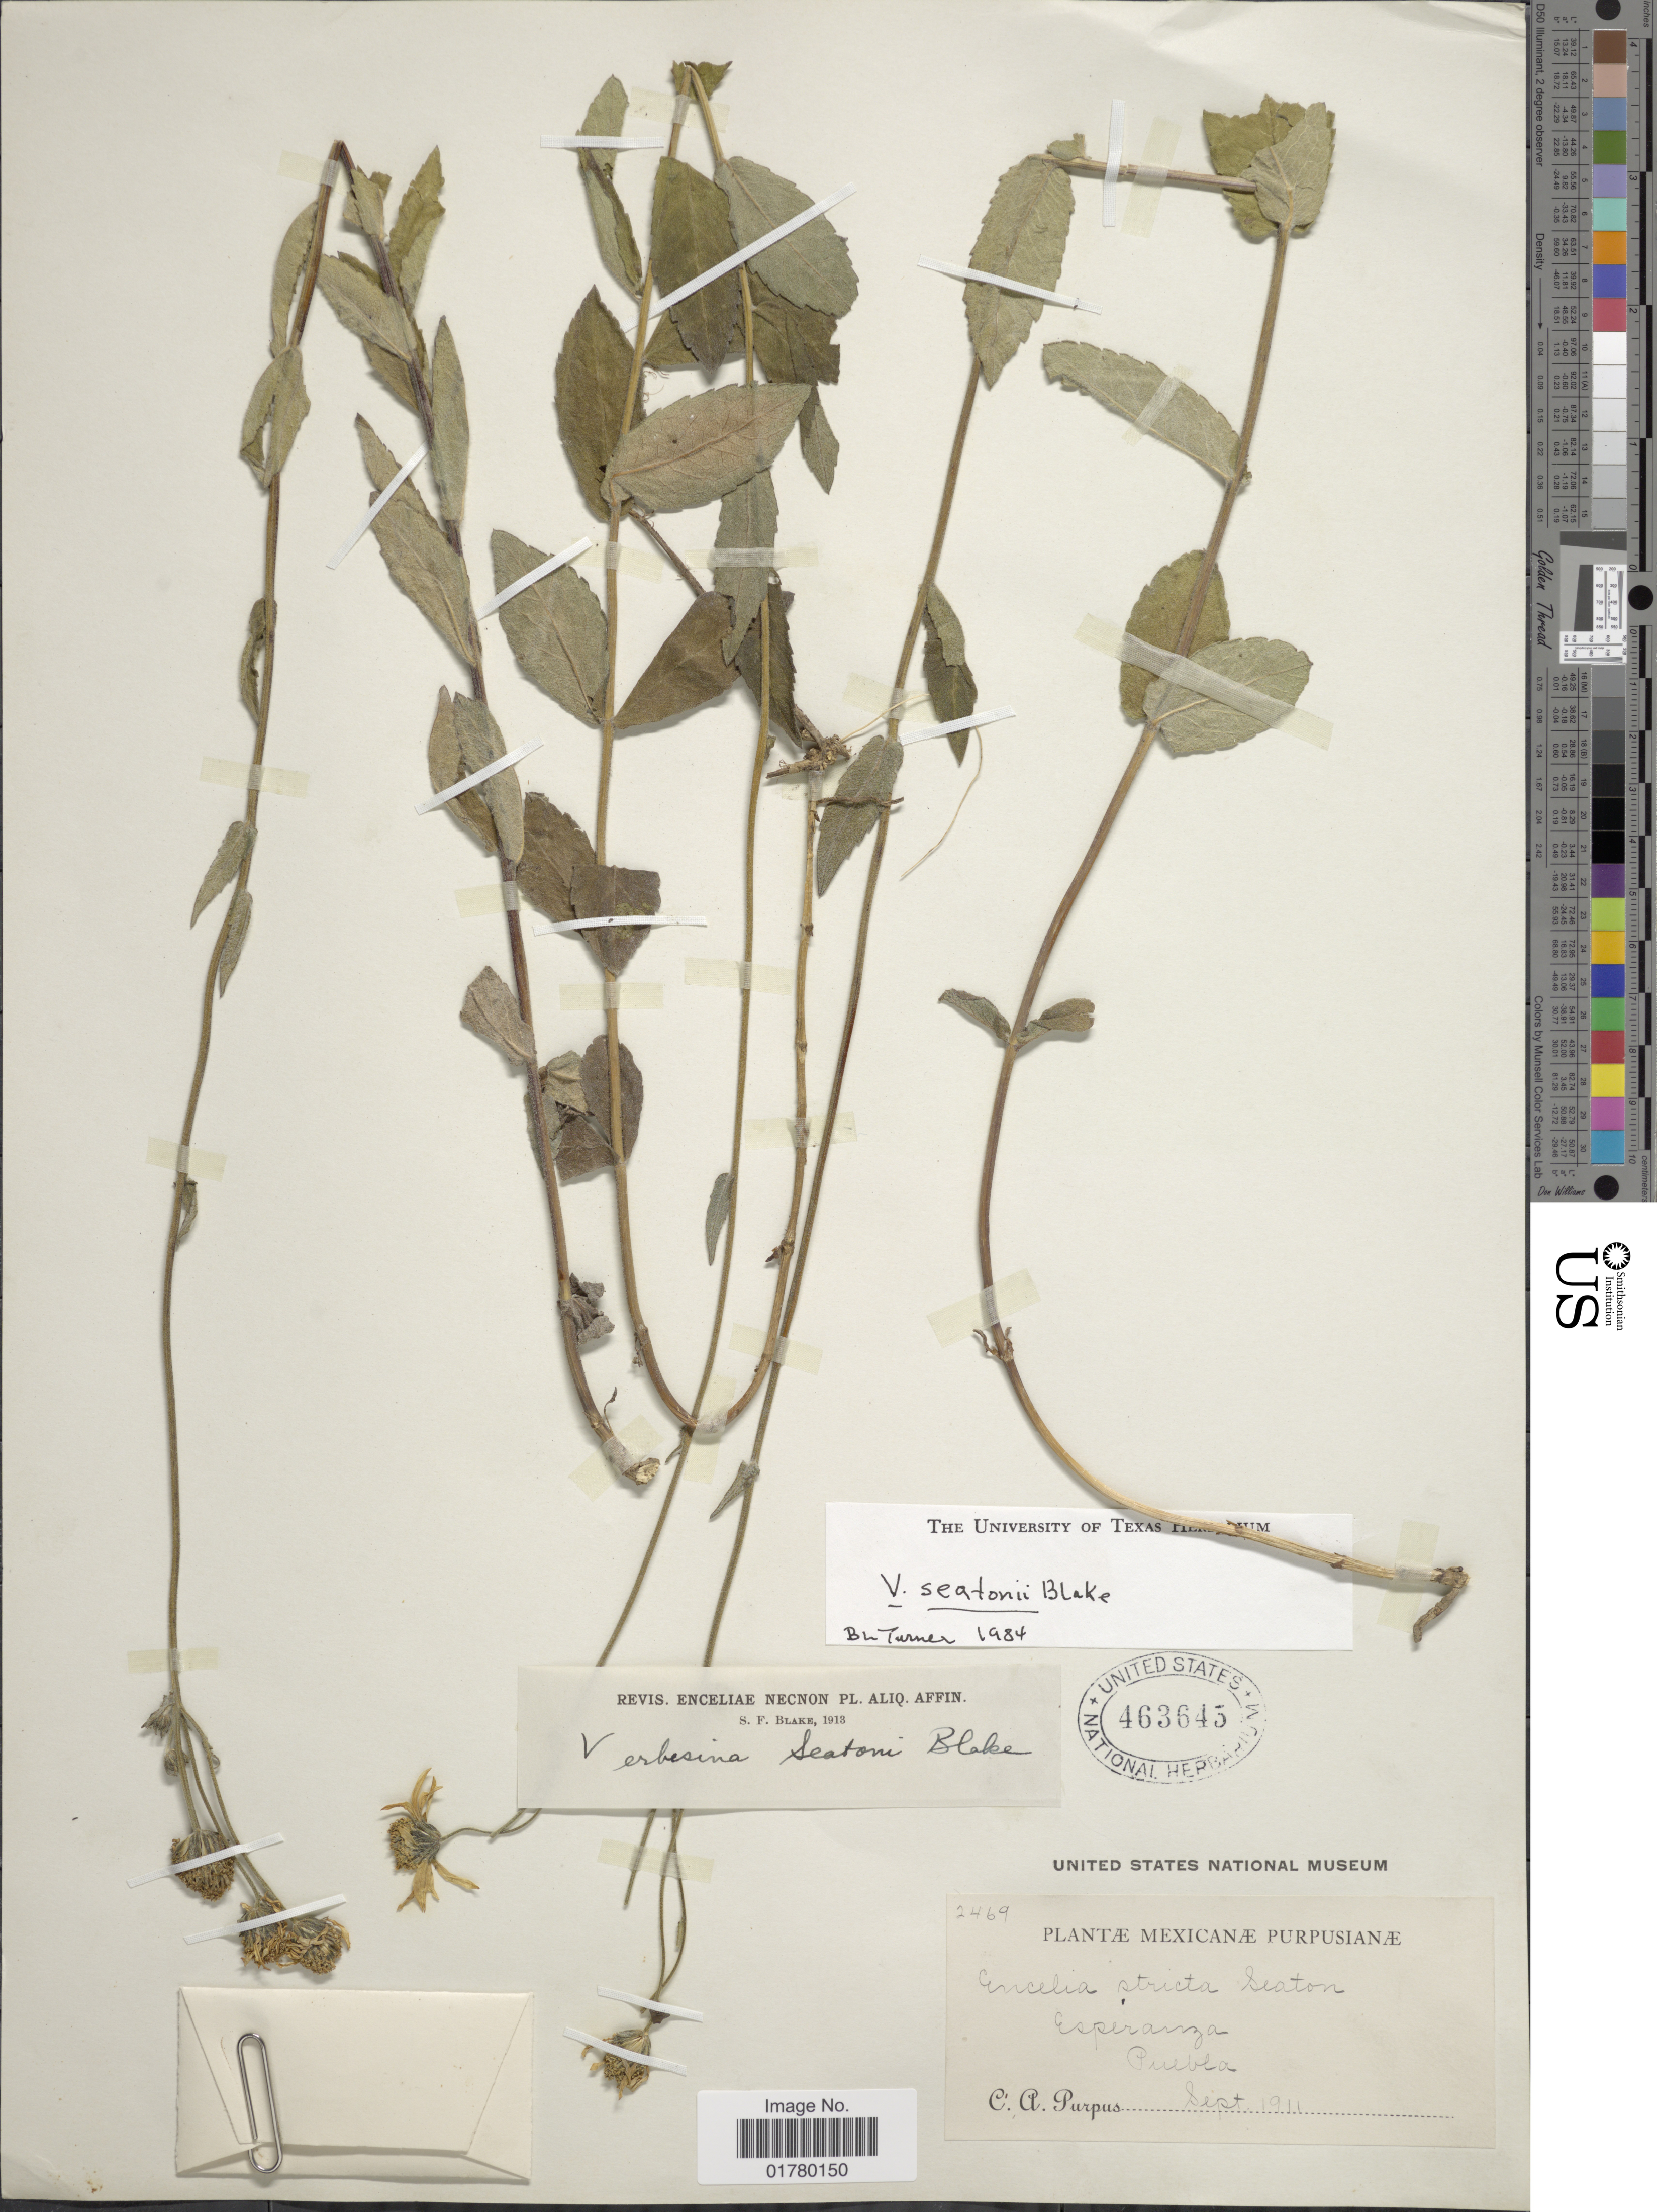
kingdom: Plantae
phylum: Tracheophyta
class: Magnoliopsida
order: Asterales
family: Asteraceae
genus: Verbesina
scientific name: Verbesina seatoni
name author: S.F. Blake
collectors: C. A. Purpus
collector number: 2469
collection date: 1911-09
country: Mexico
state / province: Puebla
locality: Esperanza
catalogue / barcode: US 463645